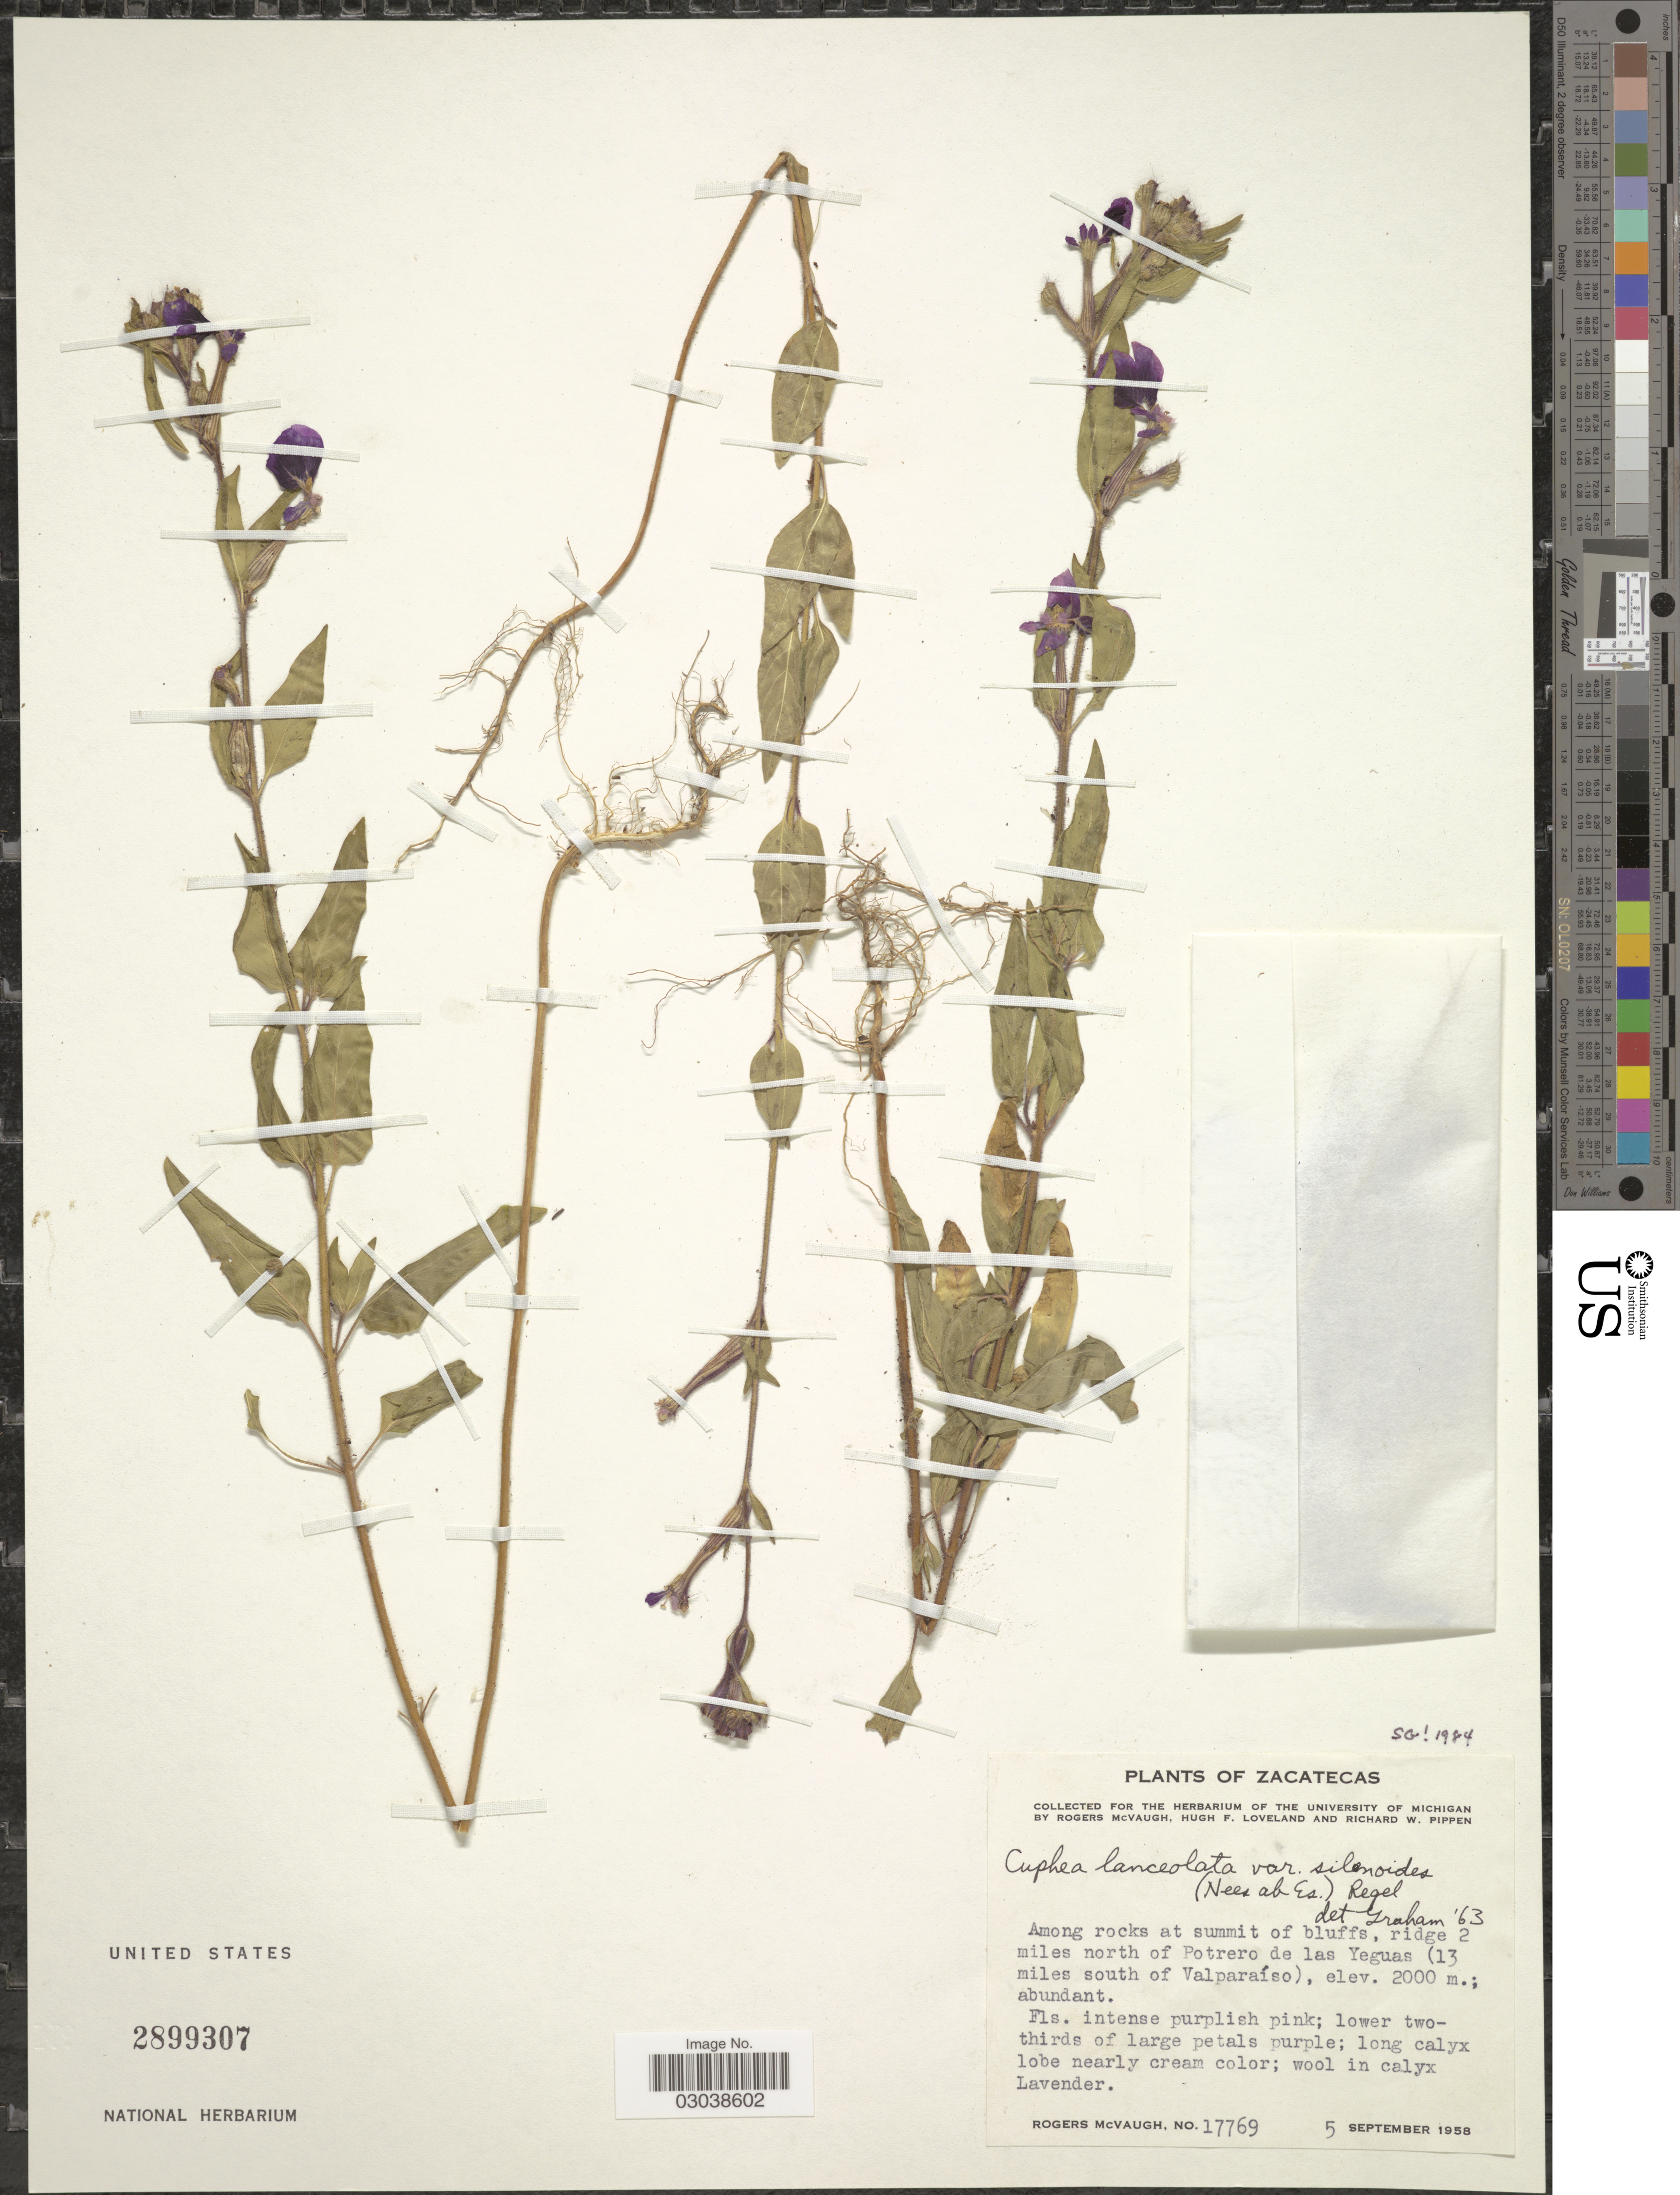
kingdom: Plantae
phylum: Tracheophyta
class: Magnoliopsida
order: Myrtales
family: Lythraceae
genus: Cuphea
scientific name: Cuphea lanceolata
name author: W.T. Aiton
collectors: R. McVaugh, H. Loveland & R. W. Pippen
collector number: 17769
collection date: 1958-09-05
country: Mexico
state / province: Zacatecas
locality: Among rocks at summit of bluffs, ridge 2 miles north of Potrero de las Yeguas (13 miles south of Valparaíso).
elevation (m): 2000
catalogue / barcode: US 2899307